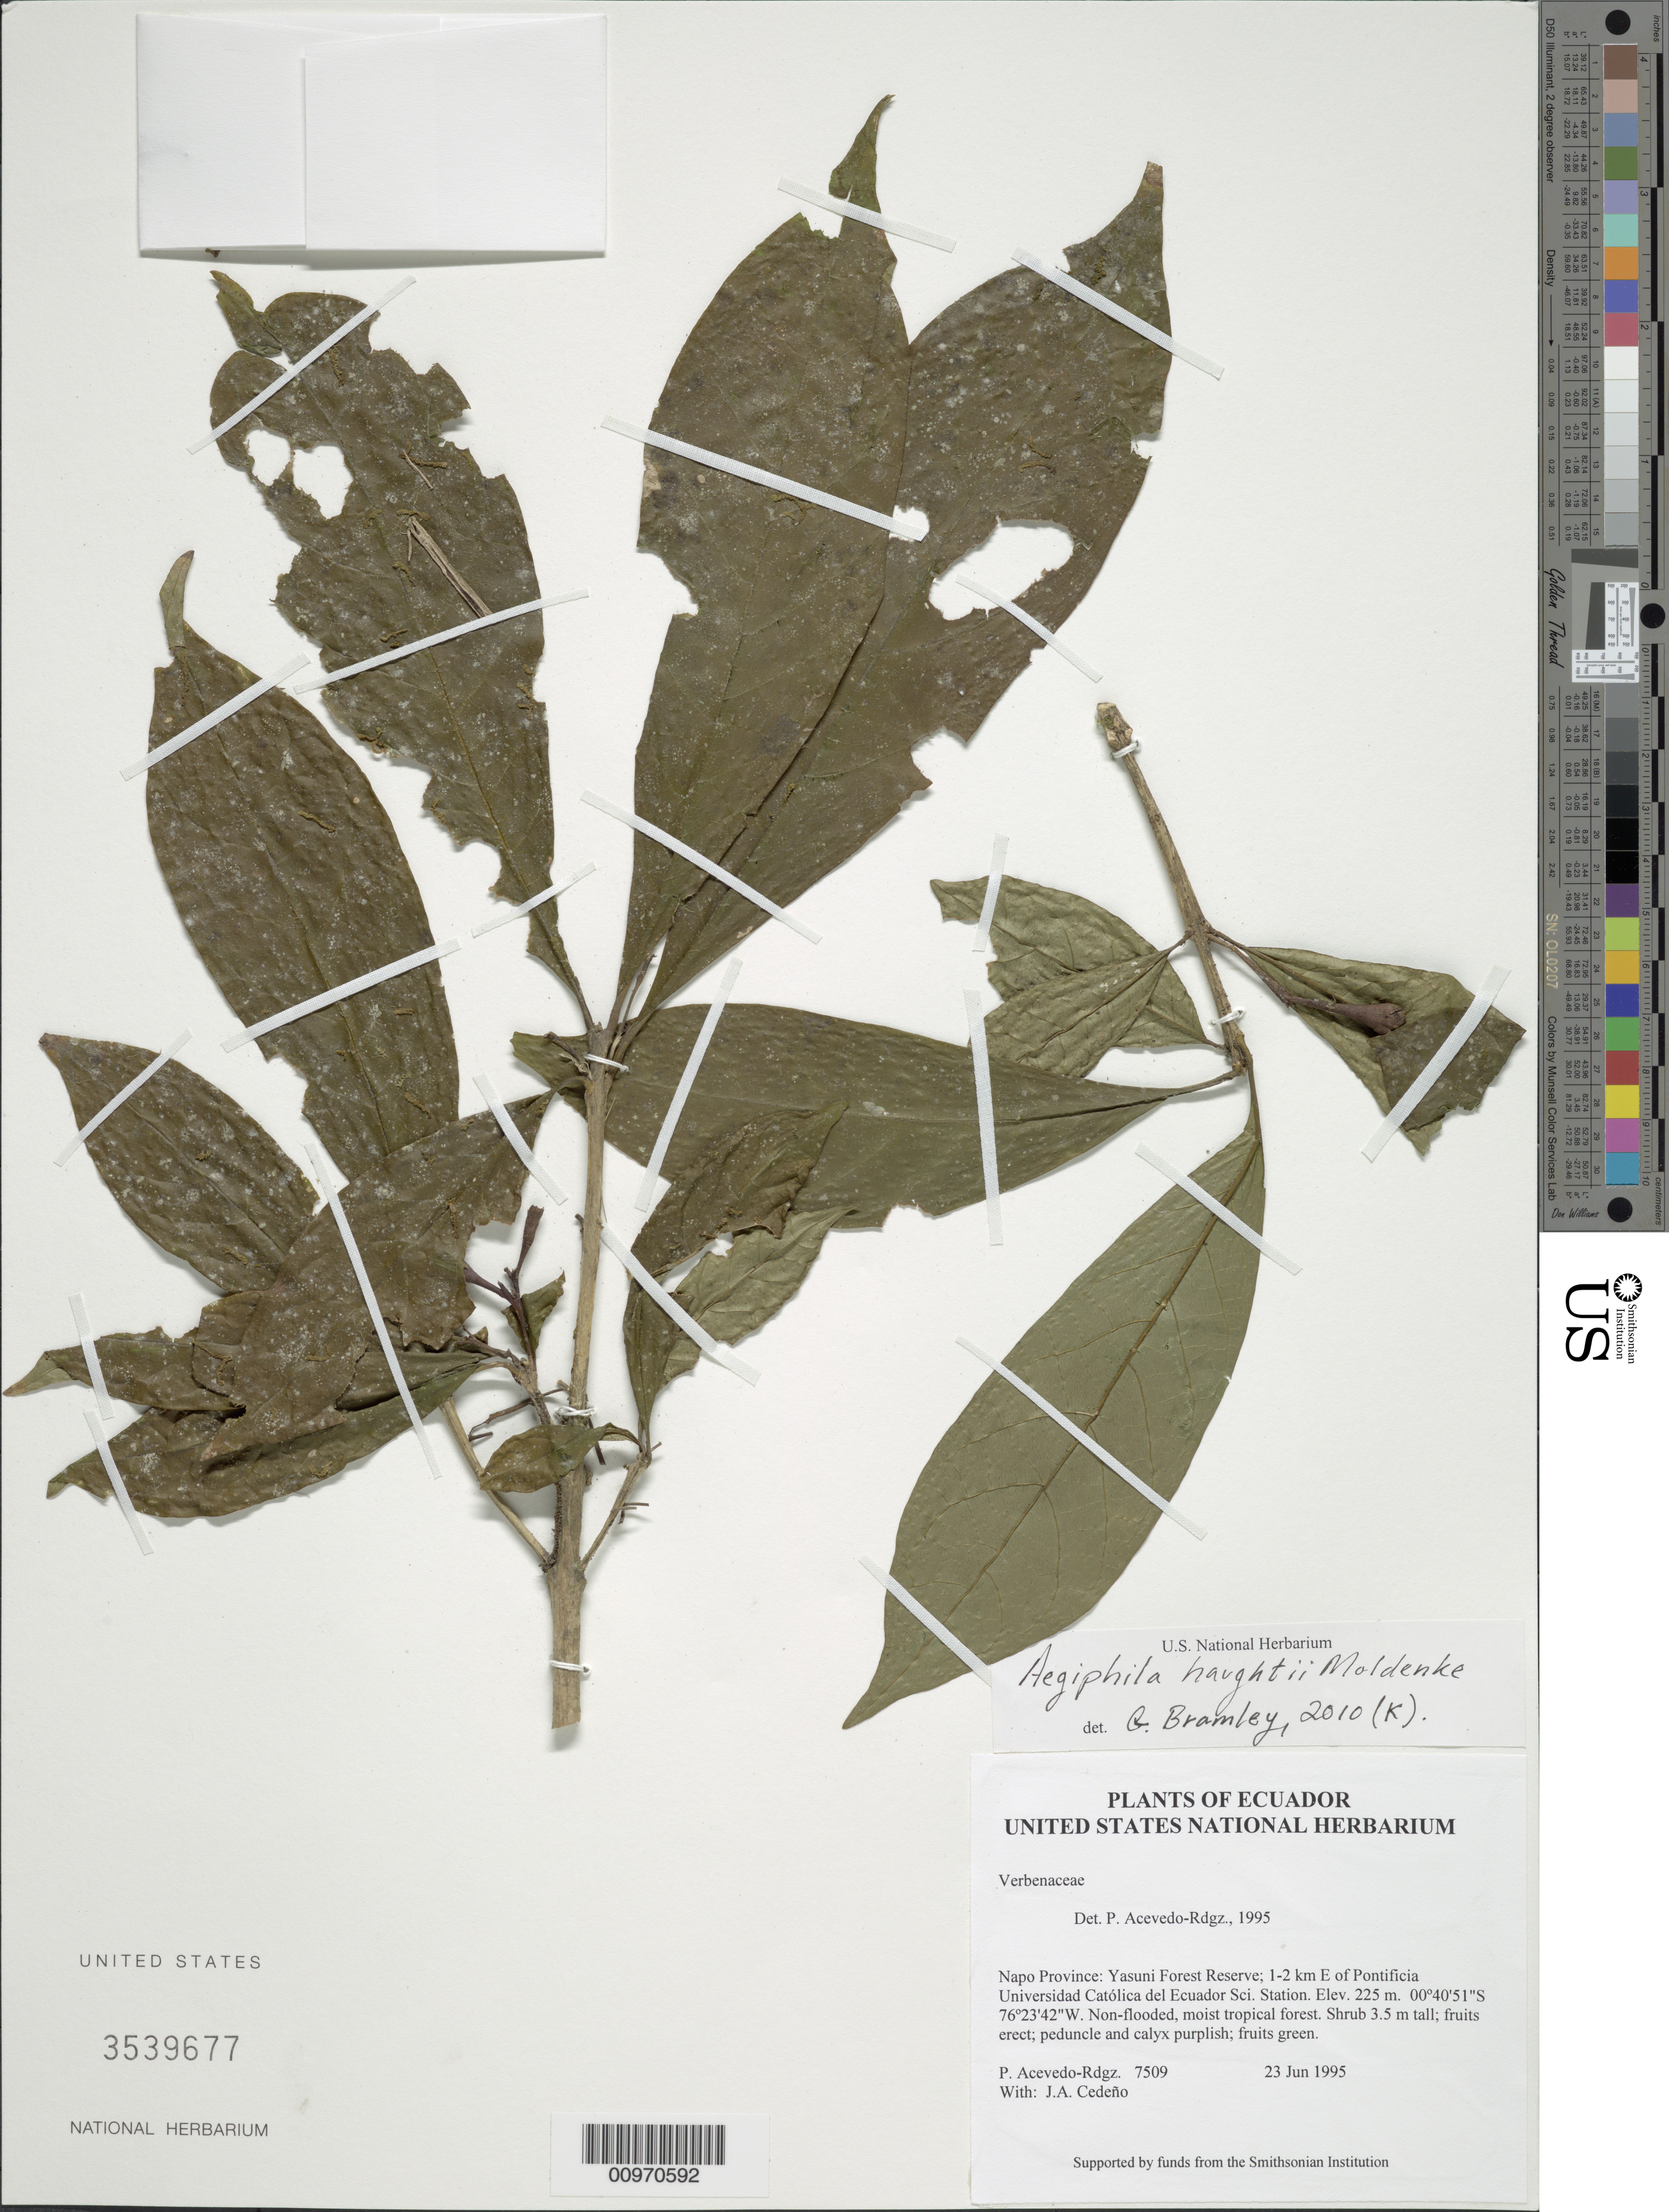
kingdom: Plantae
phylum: Tracheophyta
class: Magnoliopsida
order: Lamiales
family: Lamiaceae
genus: Aegiphila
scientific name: Aegiphila haughtii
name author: Moldenke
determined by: Bramley, Gemma L. C.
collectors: P. Acevedo-Rodr. & J. A. Cedeño M.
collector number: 7509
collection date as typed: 23 Jun 1995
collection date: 1995-06-23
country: Ecuador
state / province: Napo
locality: Napo Province: Yasuni Forest Reserve; 1-2 km E of Pontificia Universidad Católica del Ecuador Sci. Station.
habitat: Non-flooded, moist tropical forest.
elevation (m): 225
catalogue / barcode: US 3539677